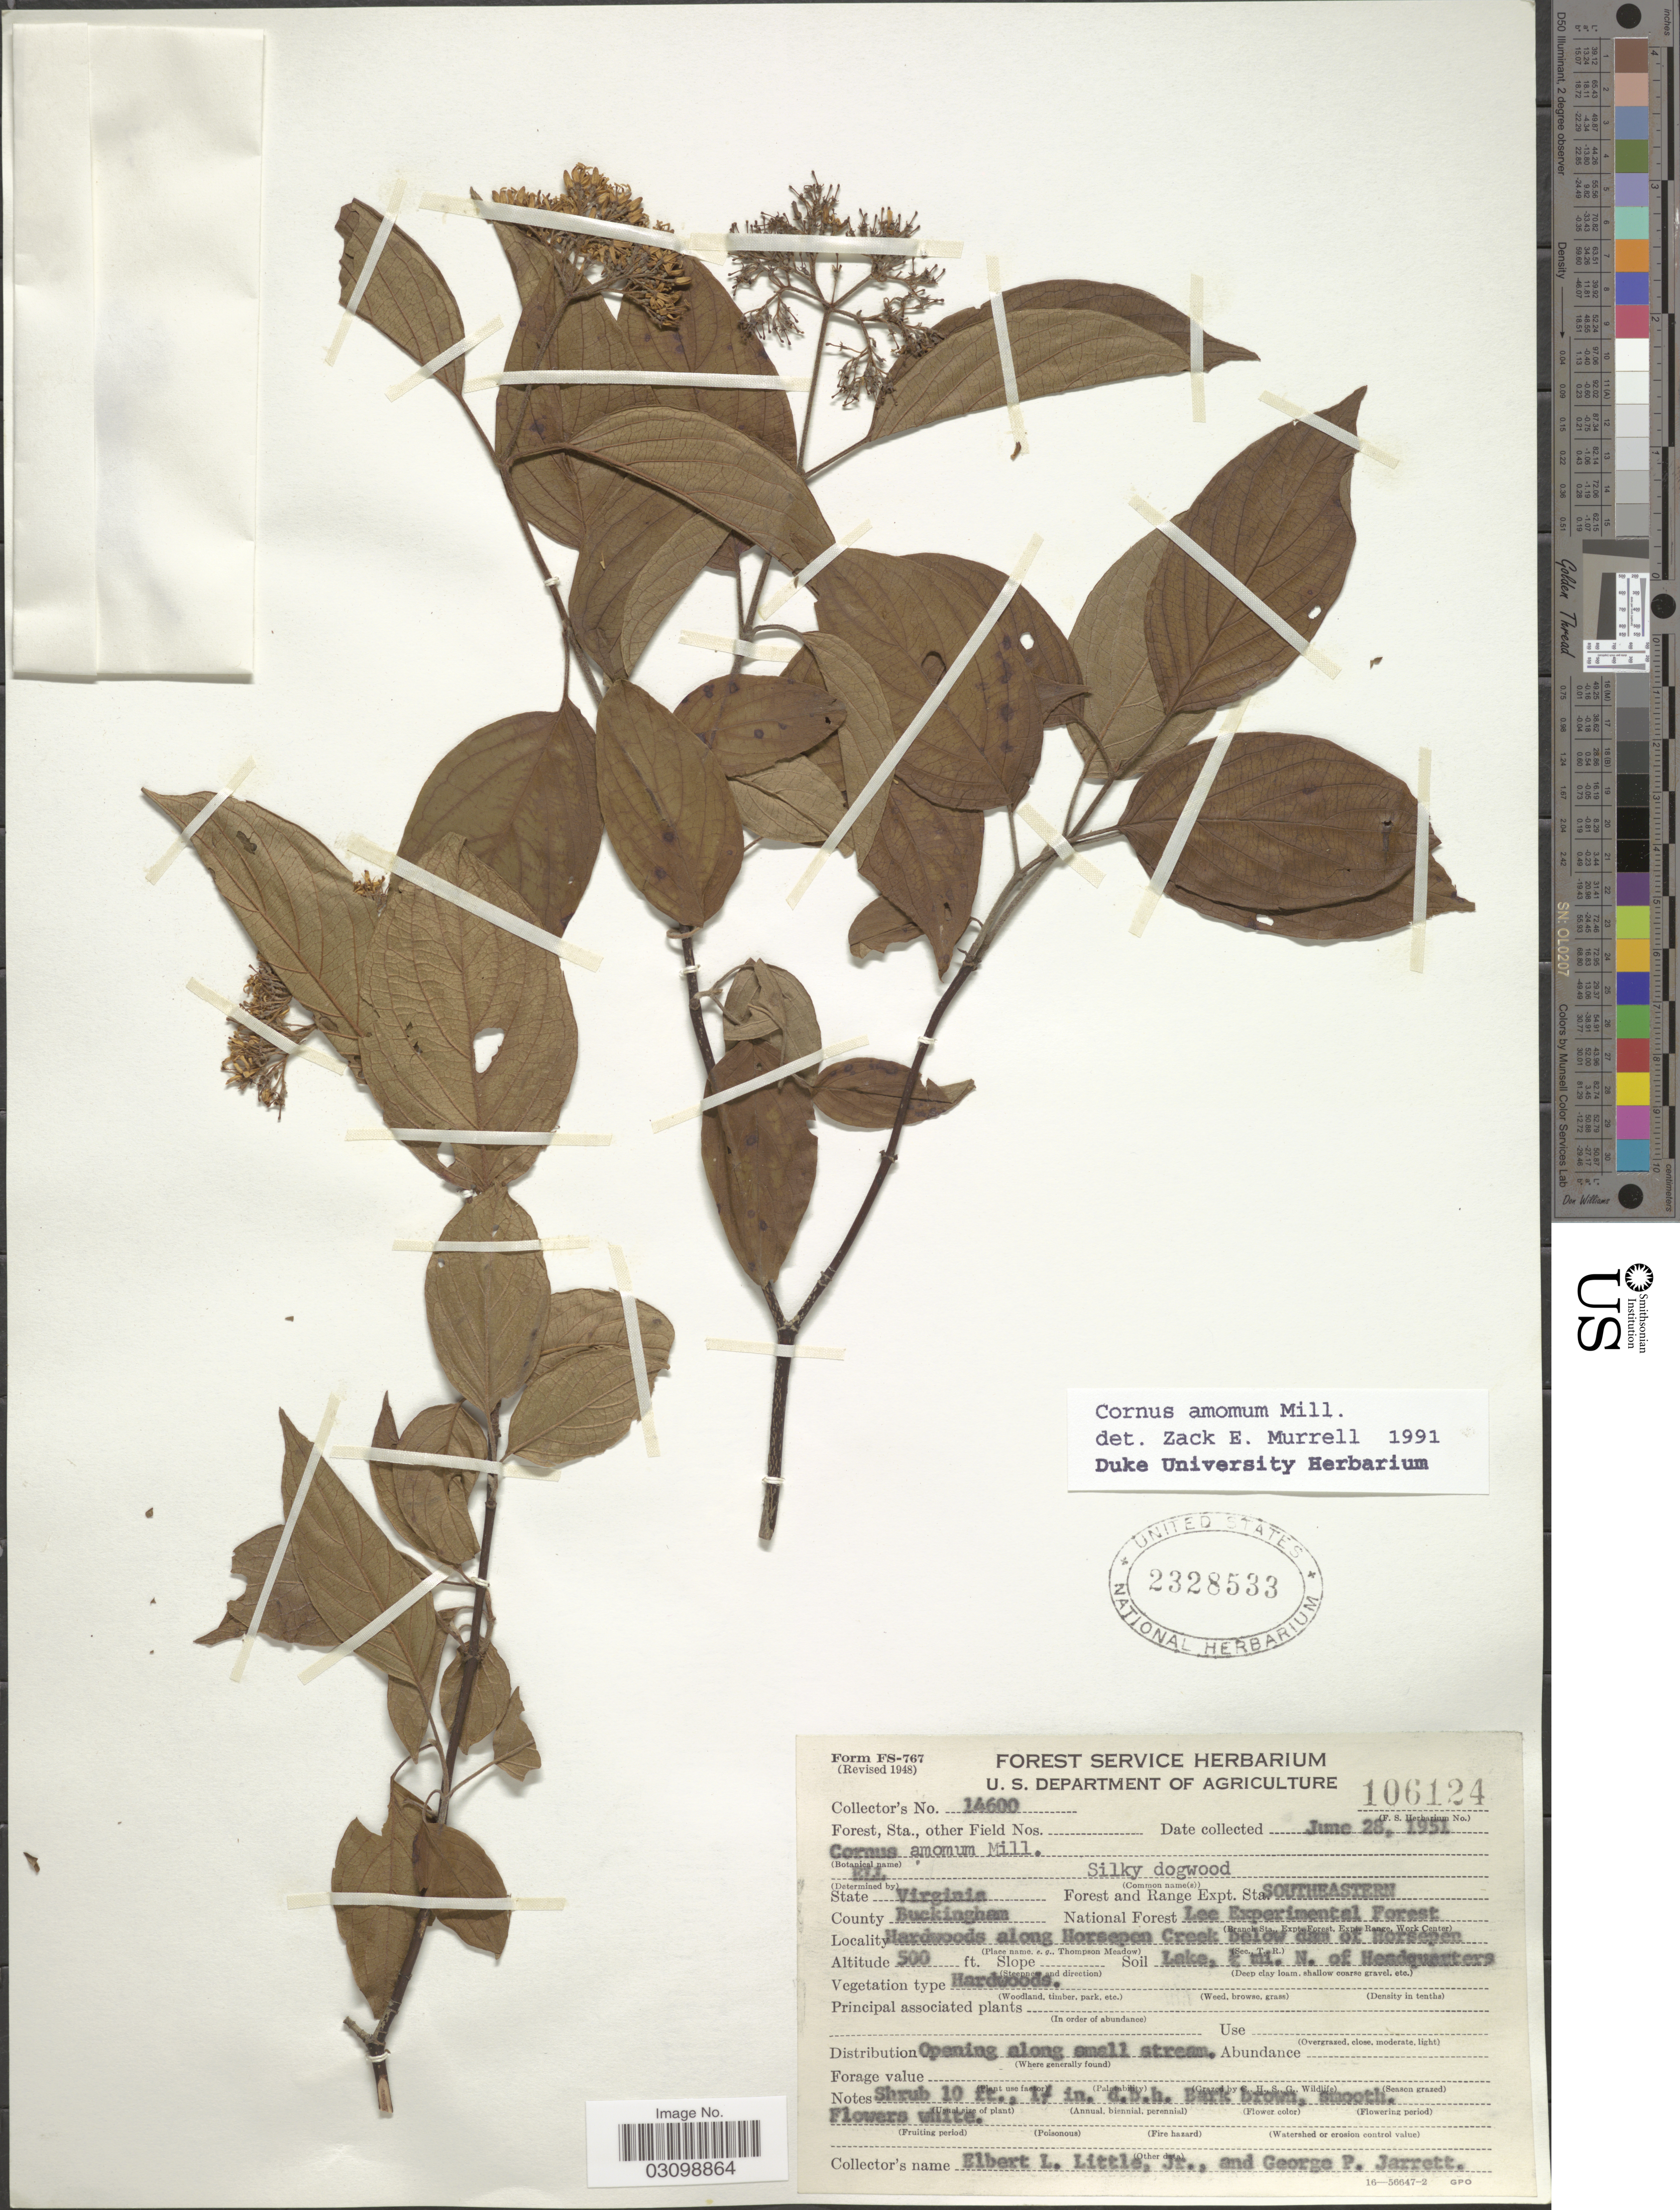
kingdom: Plantae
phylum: Tracheophyta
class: Magnoliopsida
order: Cornales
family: Cornaceae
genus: Cornus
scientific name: Cornus amomum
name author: Mill.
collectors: E. L. Little & G. Jarrett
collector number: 14600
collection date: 1951-06-28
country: United States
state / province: Virginia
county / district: Buckingham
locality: Forest and Range Expt. Sta. Southeastern. County Buckingham. National Forest Lee Lee Experimental Forest. Hardwoods along Horsepen Creek below dam of Horsepen Lake, ¼ mi. N. of Headquarters.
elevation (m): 152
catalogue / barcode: US 2328533